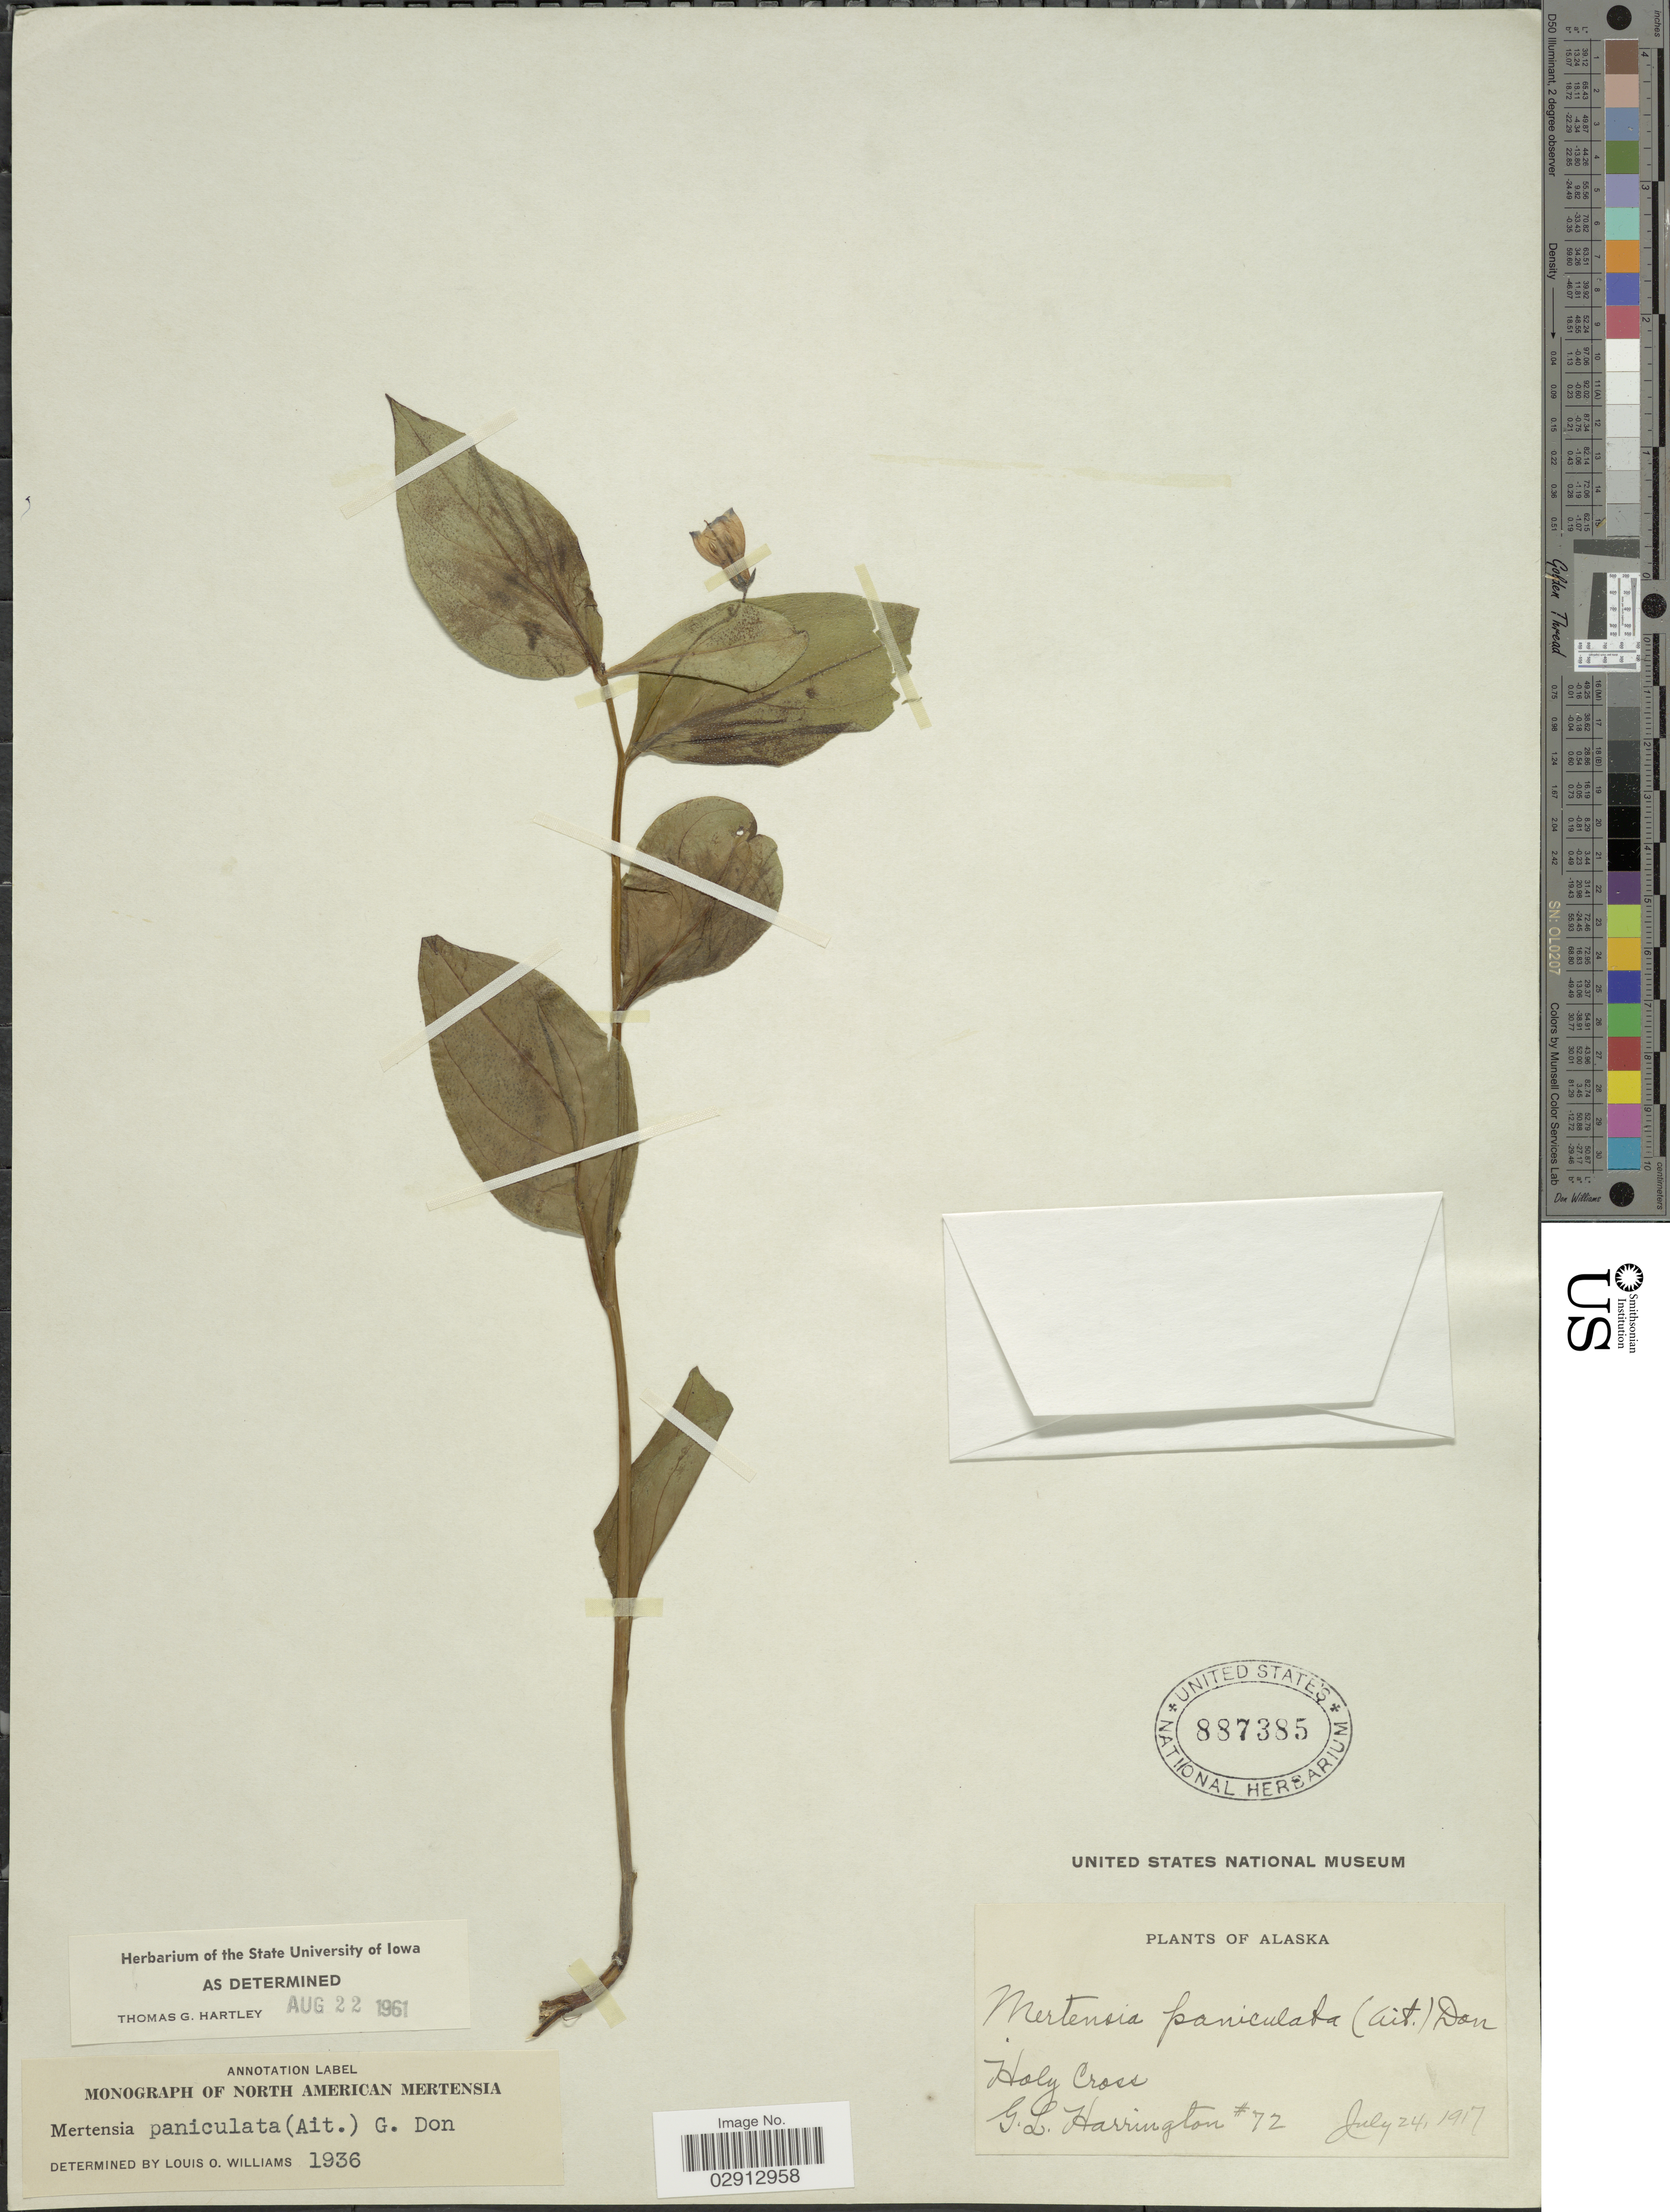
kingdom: Plantae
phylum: Tracheophyta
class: Magnoliopsida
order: Boraginales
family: Boraginaceae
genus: Mertensia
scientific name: Mertensia paniculata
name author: (Aiton) G. Don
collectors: G. Harrington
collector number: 72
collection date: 1917-02-24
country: United States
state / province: Alaska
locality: Holy Cross.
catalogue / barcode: US 887385